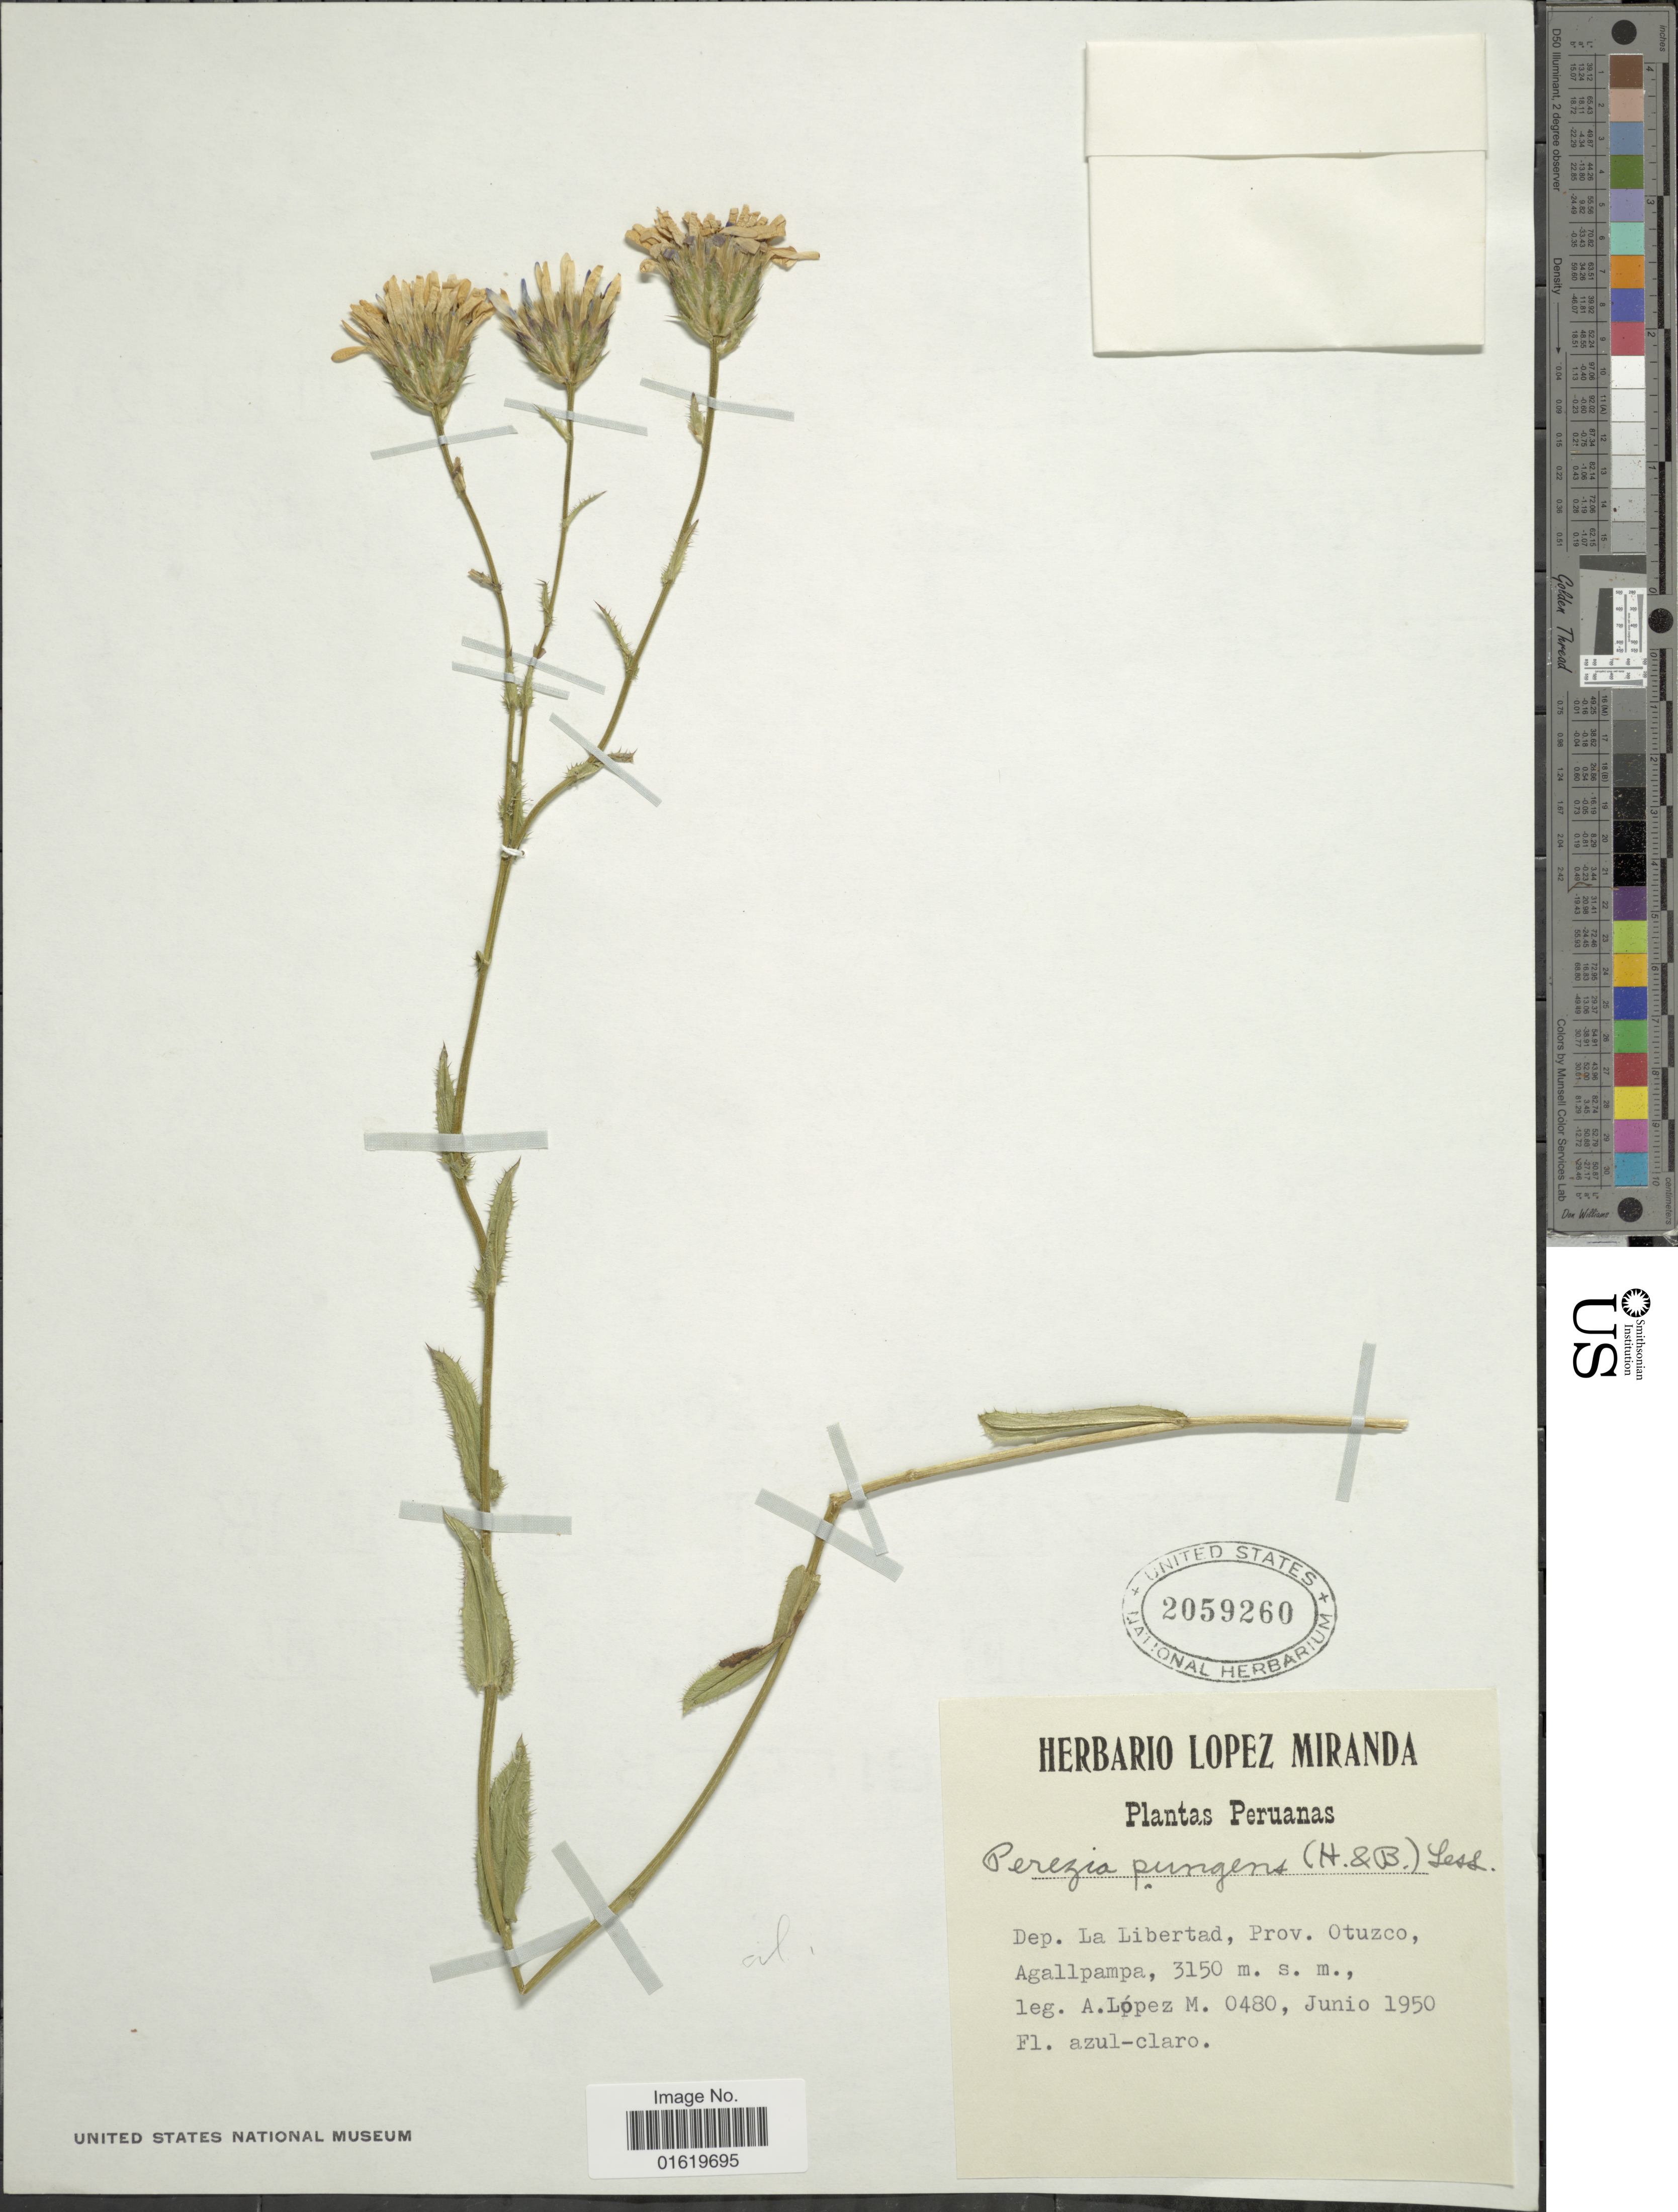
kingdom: Plantae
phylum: Tracheophyta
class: Magnoliopsida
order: Asterales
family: Asteraceae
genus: Perezia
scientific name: Perezia pungens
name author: (Humb. & Bonpl.) Less.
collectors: A. López M.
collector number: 0480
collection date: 1950-06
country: Peru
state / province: La Libertad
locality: Dep. La Libertad, Prov. Otuzco, Agallpampa.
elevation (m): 3150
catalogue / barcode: US 2059260